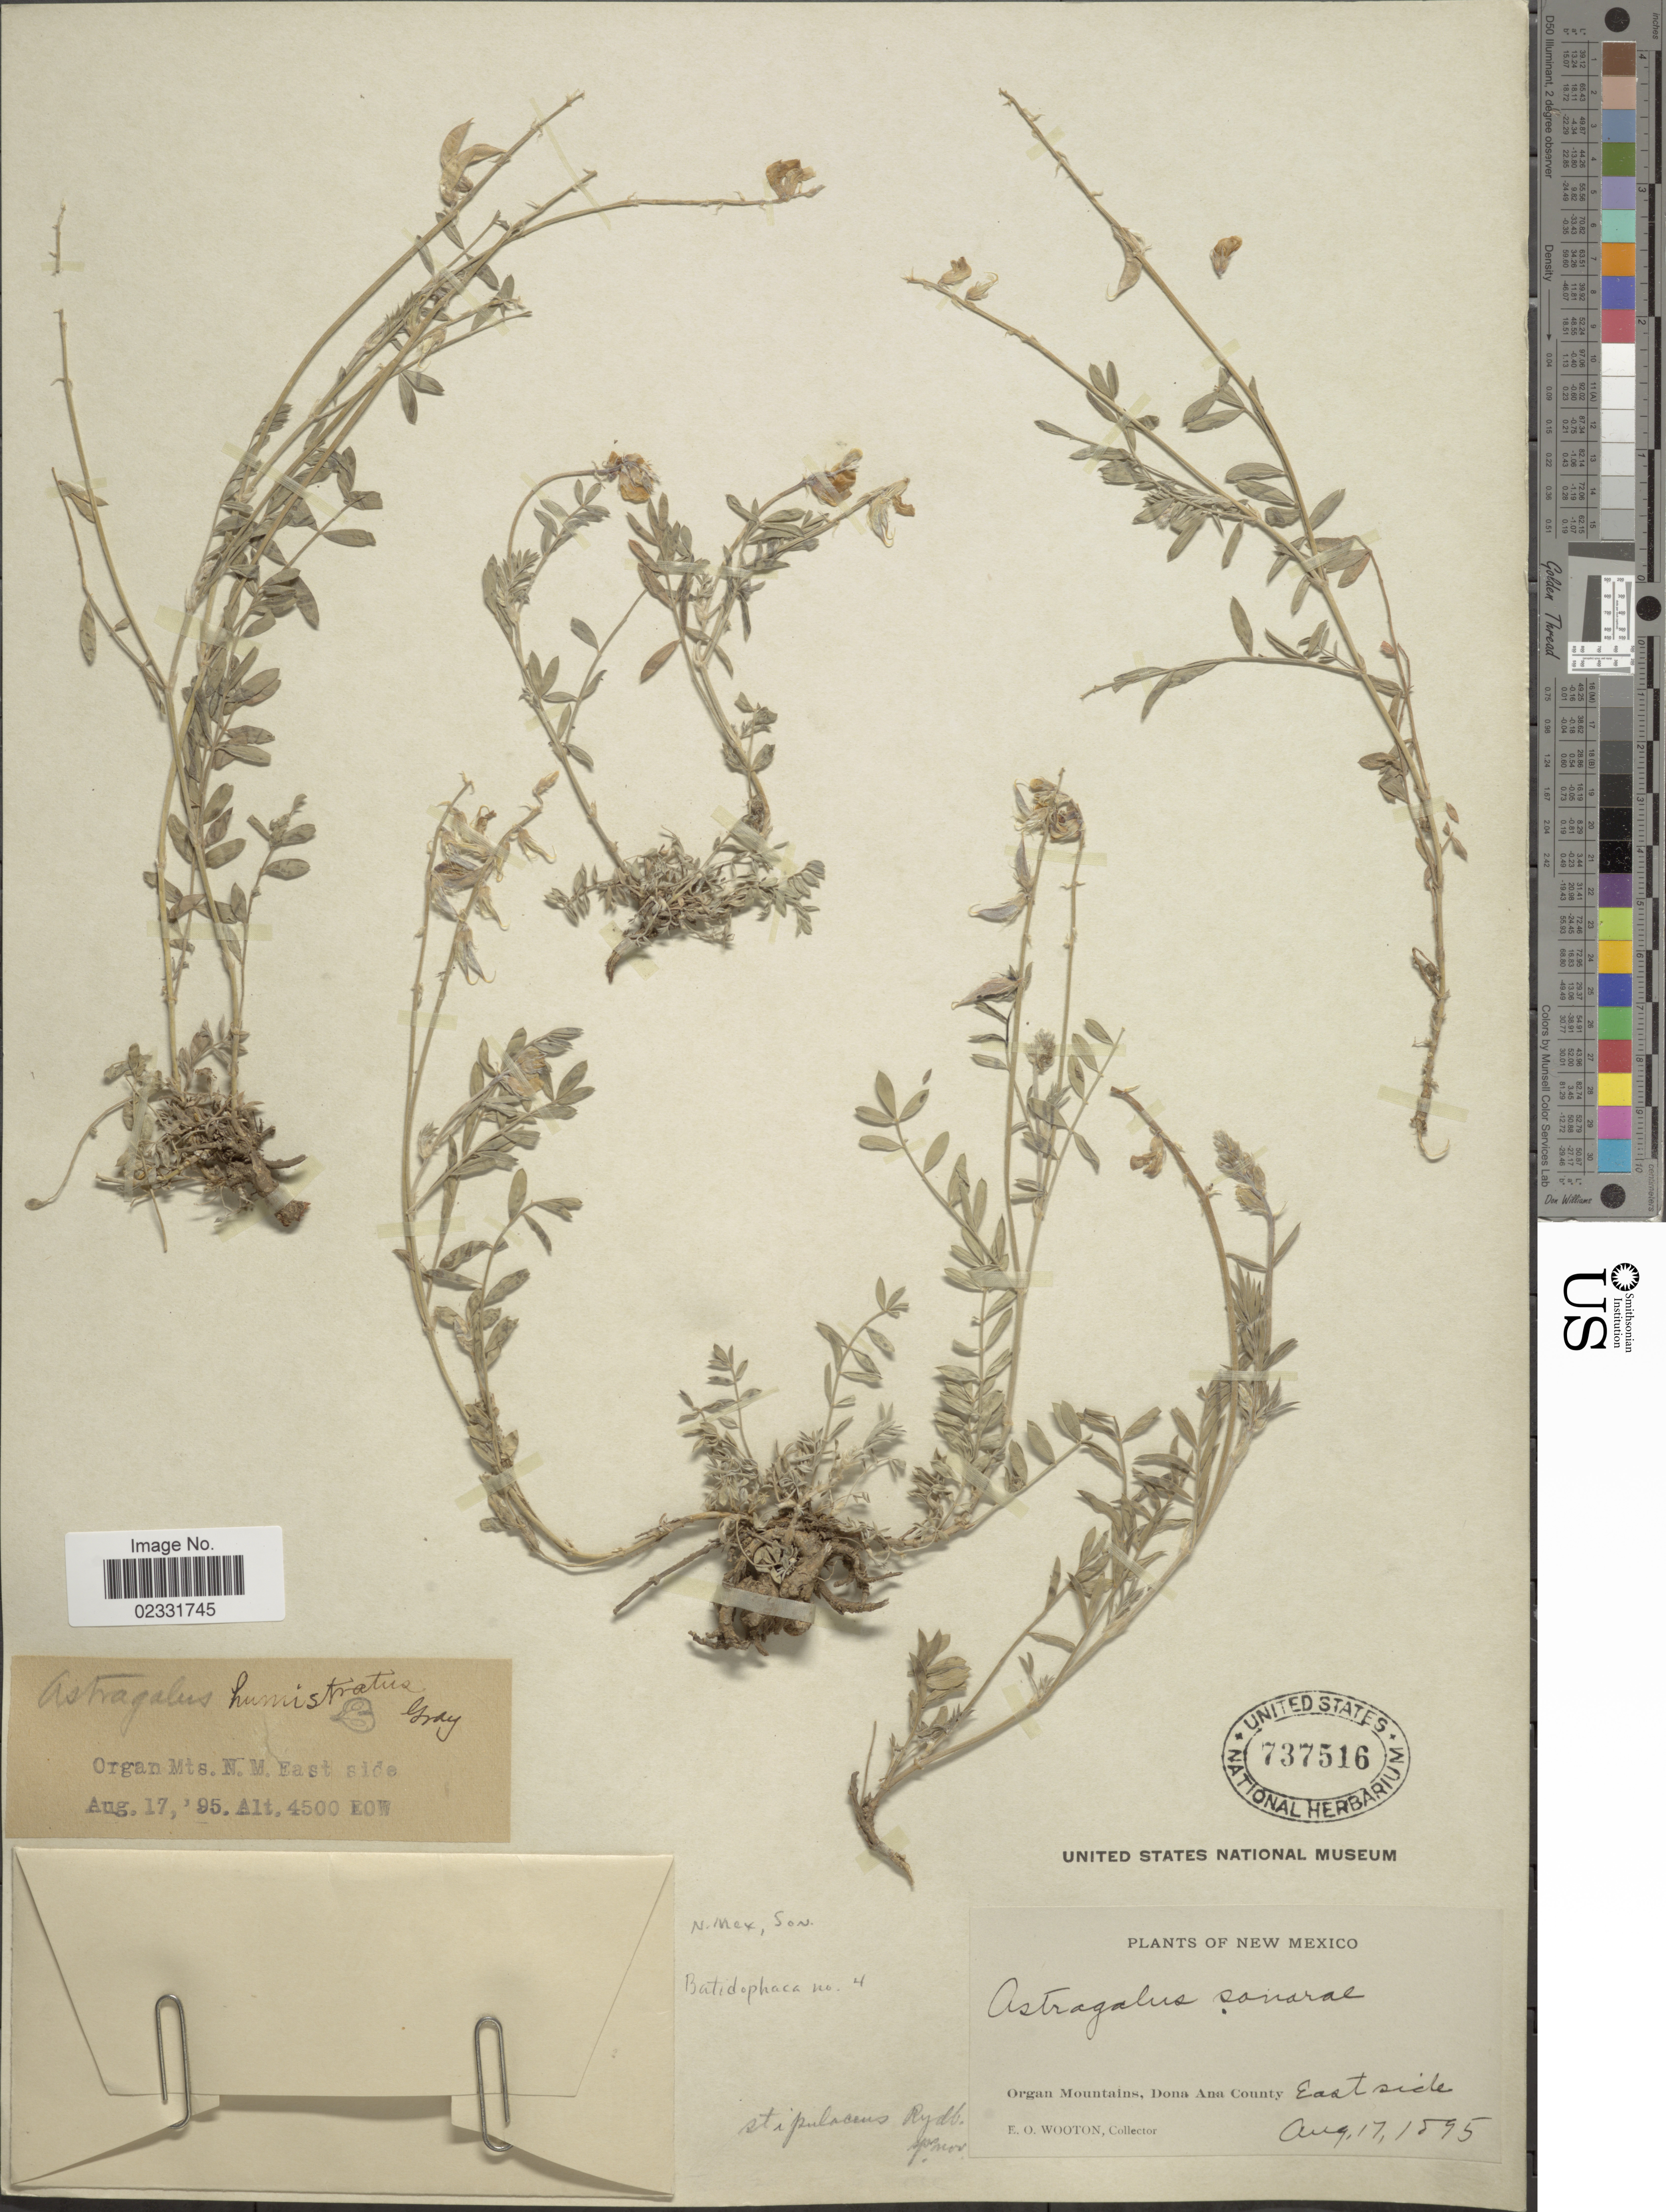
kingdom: Plantae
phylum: Tracheophyta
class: Magnoliopsida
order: Fabales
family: Fabaceae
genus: Astragalus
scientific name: Astragalus humistratus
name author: A. Gray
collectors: E. O. Wooton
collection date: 1895-08-17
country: United States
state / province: New Mexico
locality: Organ Mountains, Dona Ana County, east side.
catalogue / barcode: US 737516